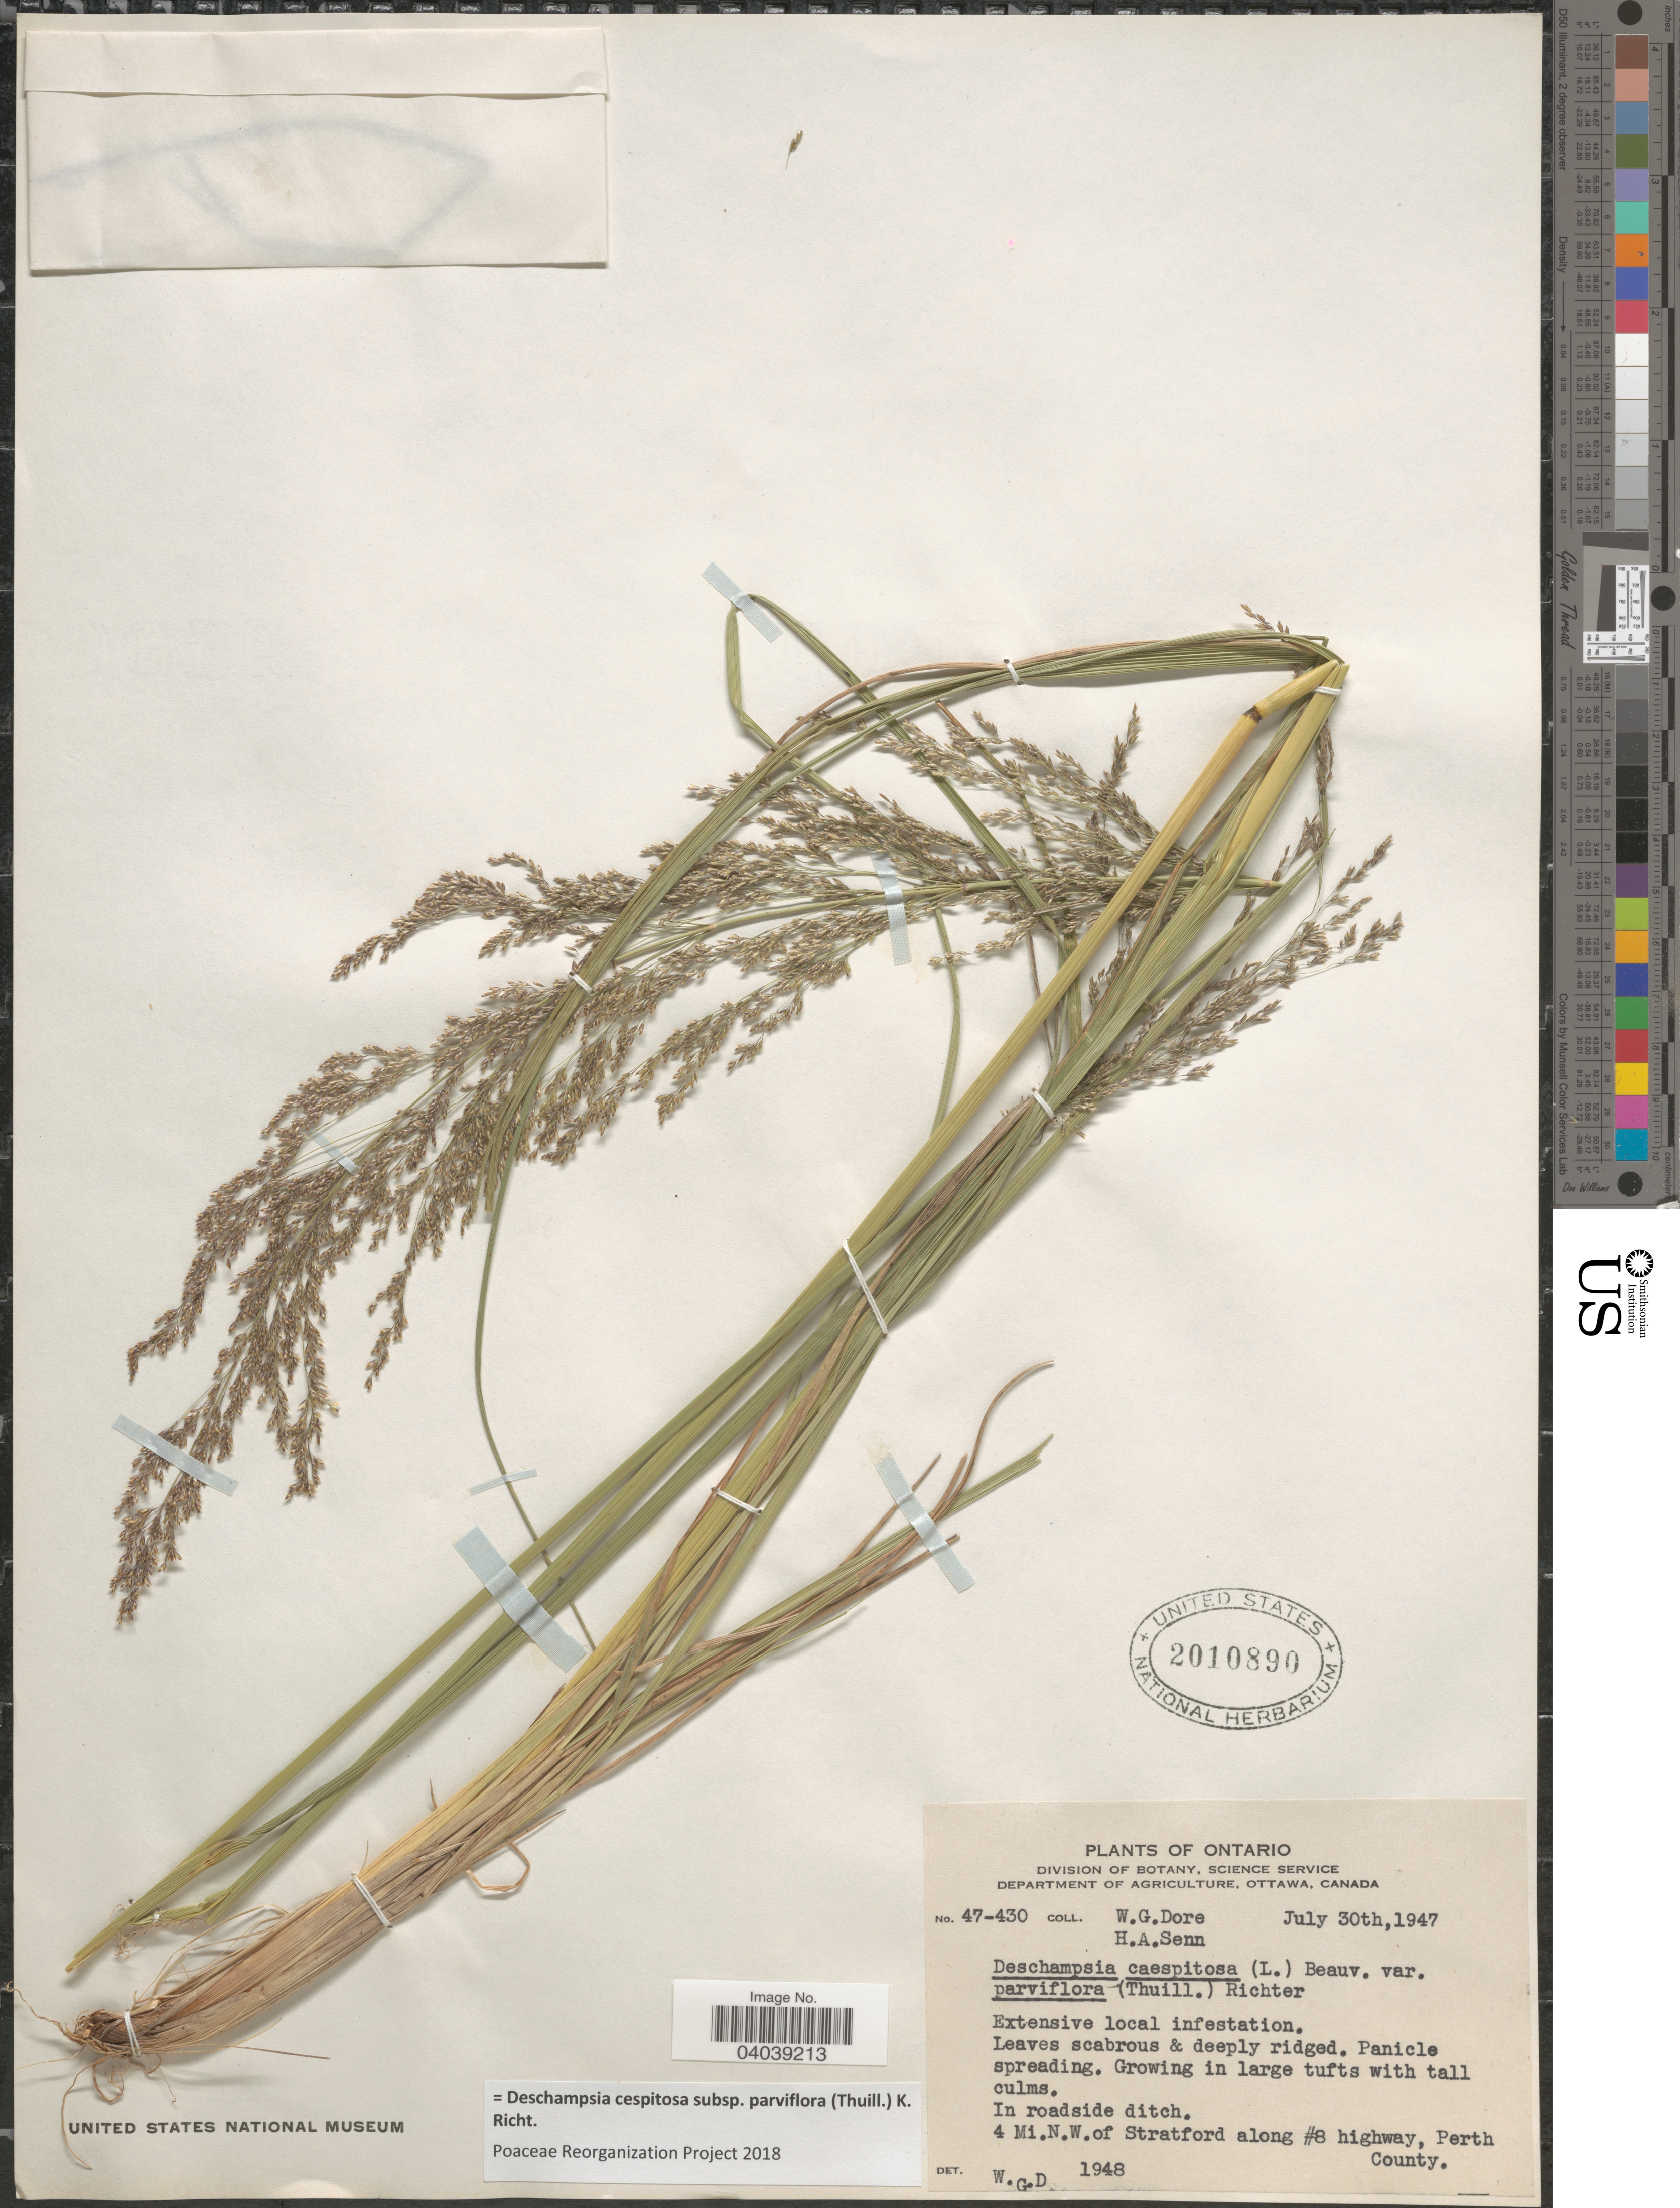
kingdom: Plantae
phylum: Tracheophyta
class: Liliopsida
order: Poales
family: Poaceae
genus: Deschampsia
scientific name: Deschampsia cespitosa subsp. parviflora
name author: (Thuill.) K. Richt.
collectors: W. Dore & H. Senn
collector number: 47-430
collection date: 1947-07-30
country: Canada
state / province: Ontario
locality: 4 Mi.N.W.of Stratford along #8 highway, Perth County.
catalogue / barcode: US 2010890